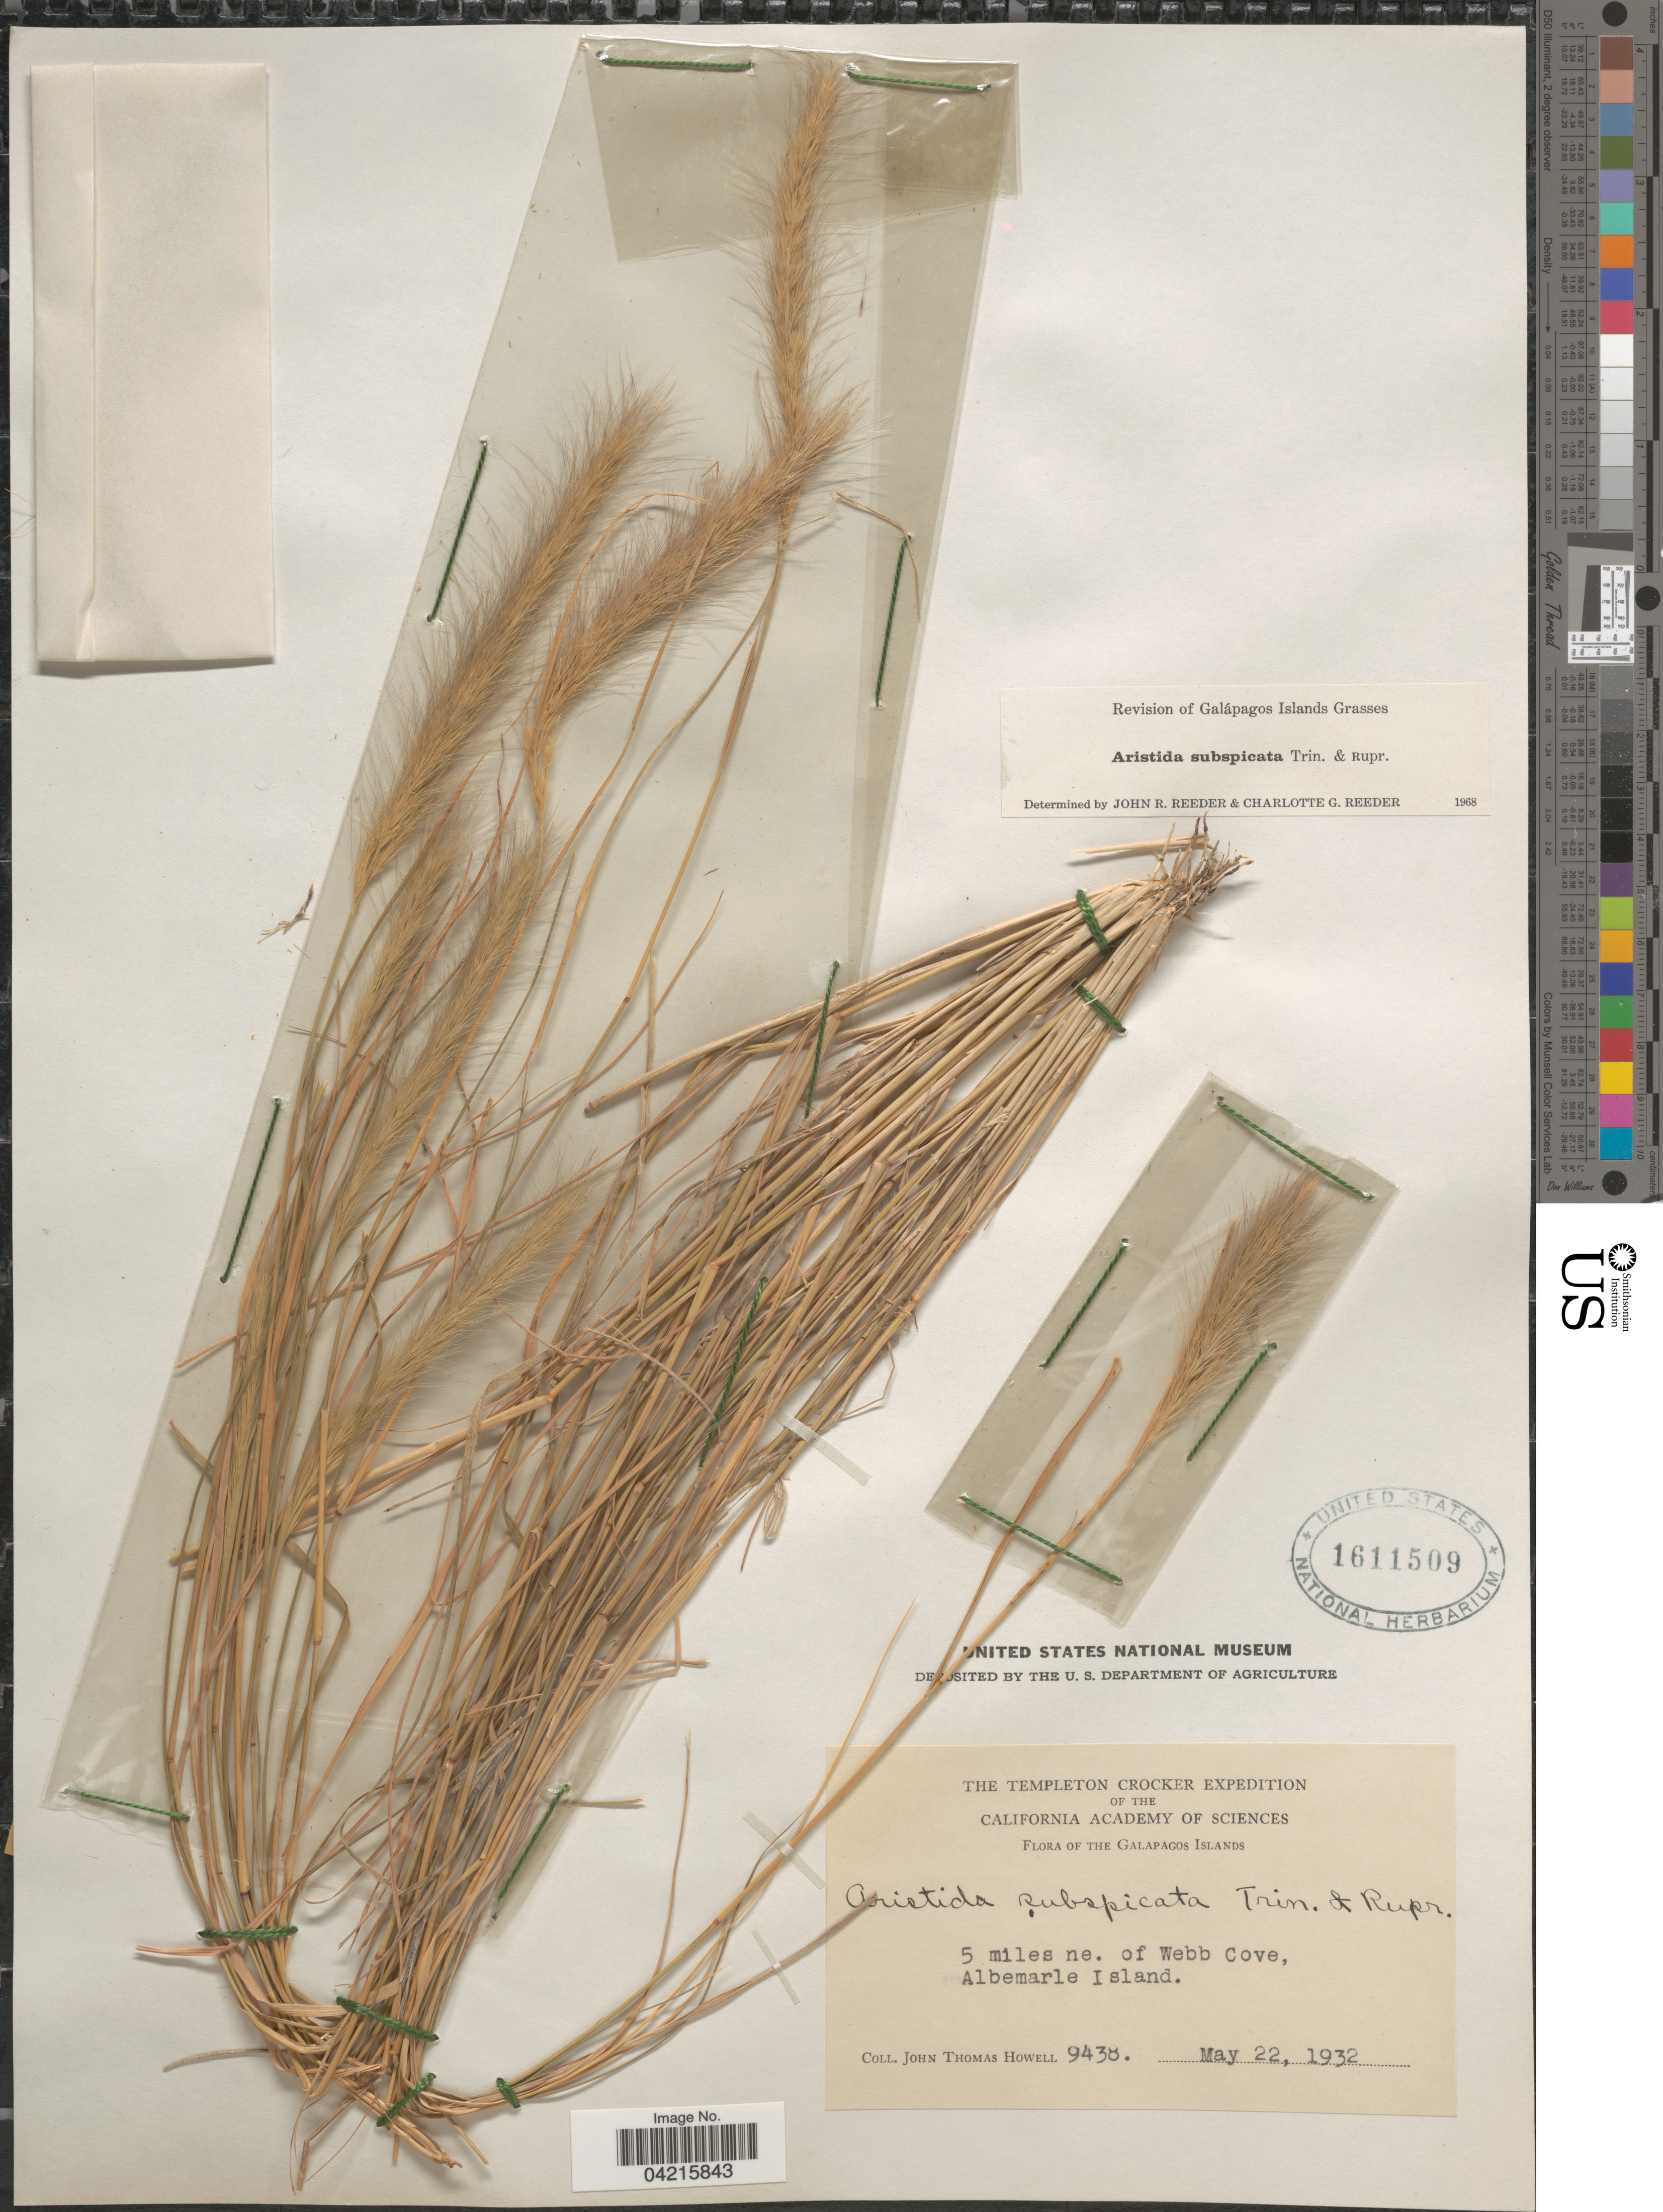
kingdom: Plantae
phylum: Tracheophyta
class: Liliopsida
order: Poales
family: Poaceae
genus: Aristida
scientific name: Aristida subspicata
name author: Trin. & Rupr.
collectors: J. T. Howell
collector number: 9438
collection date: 1932-05-22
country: Ecuador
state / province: Colón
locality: The Templeton Crocker Expedition. The Galapagos Islands. 5 miles ne. of Webb Cove, Albemarle Island.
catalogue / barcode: US 1611509